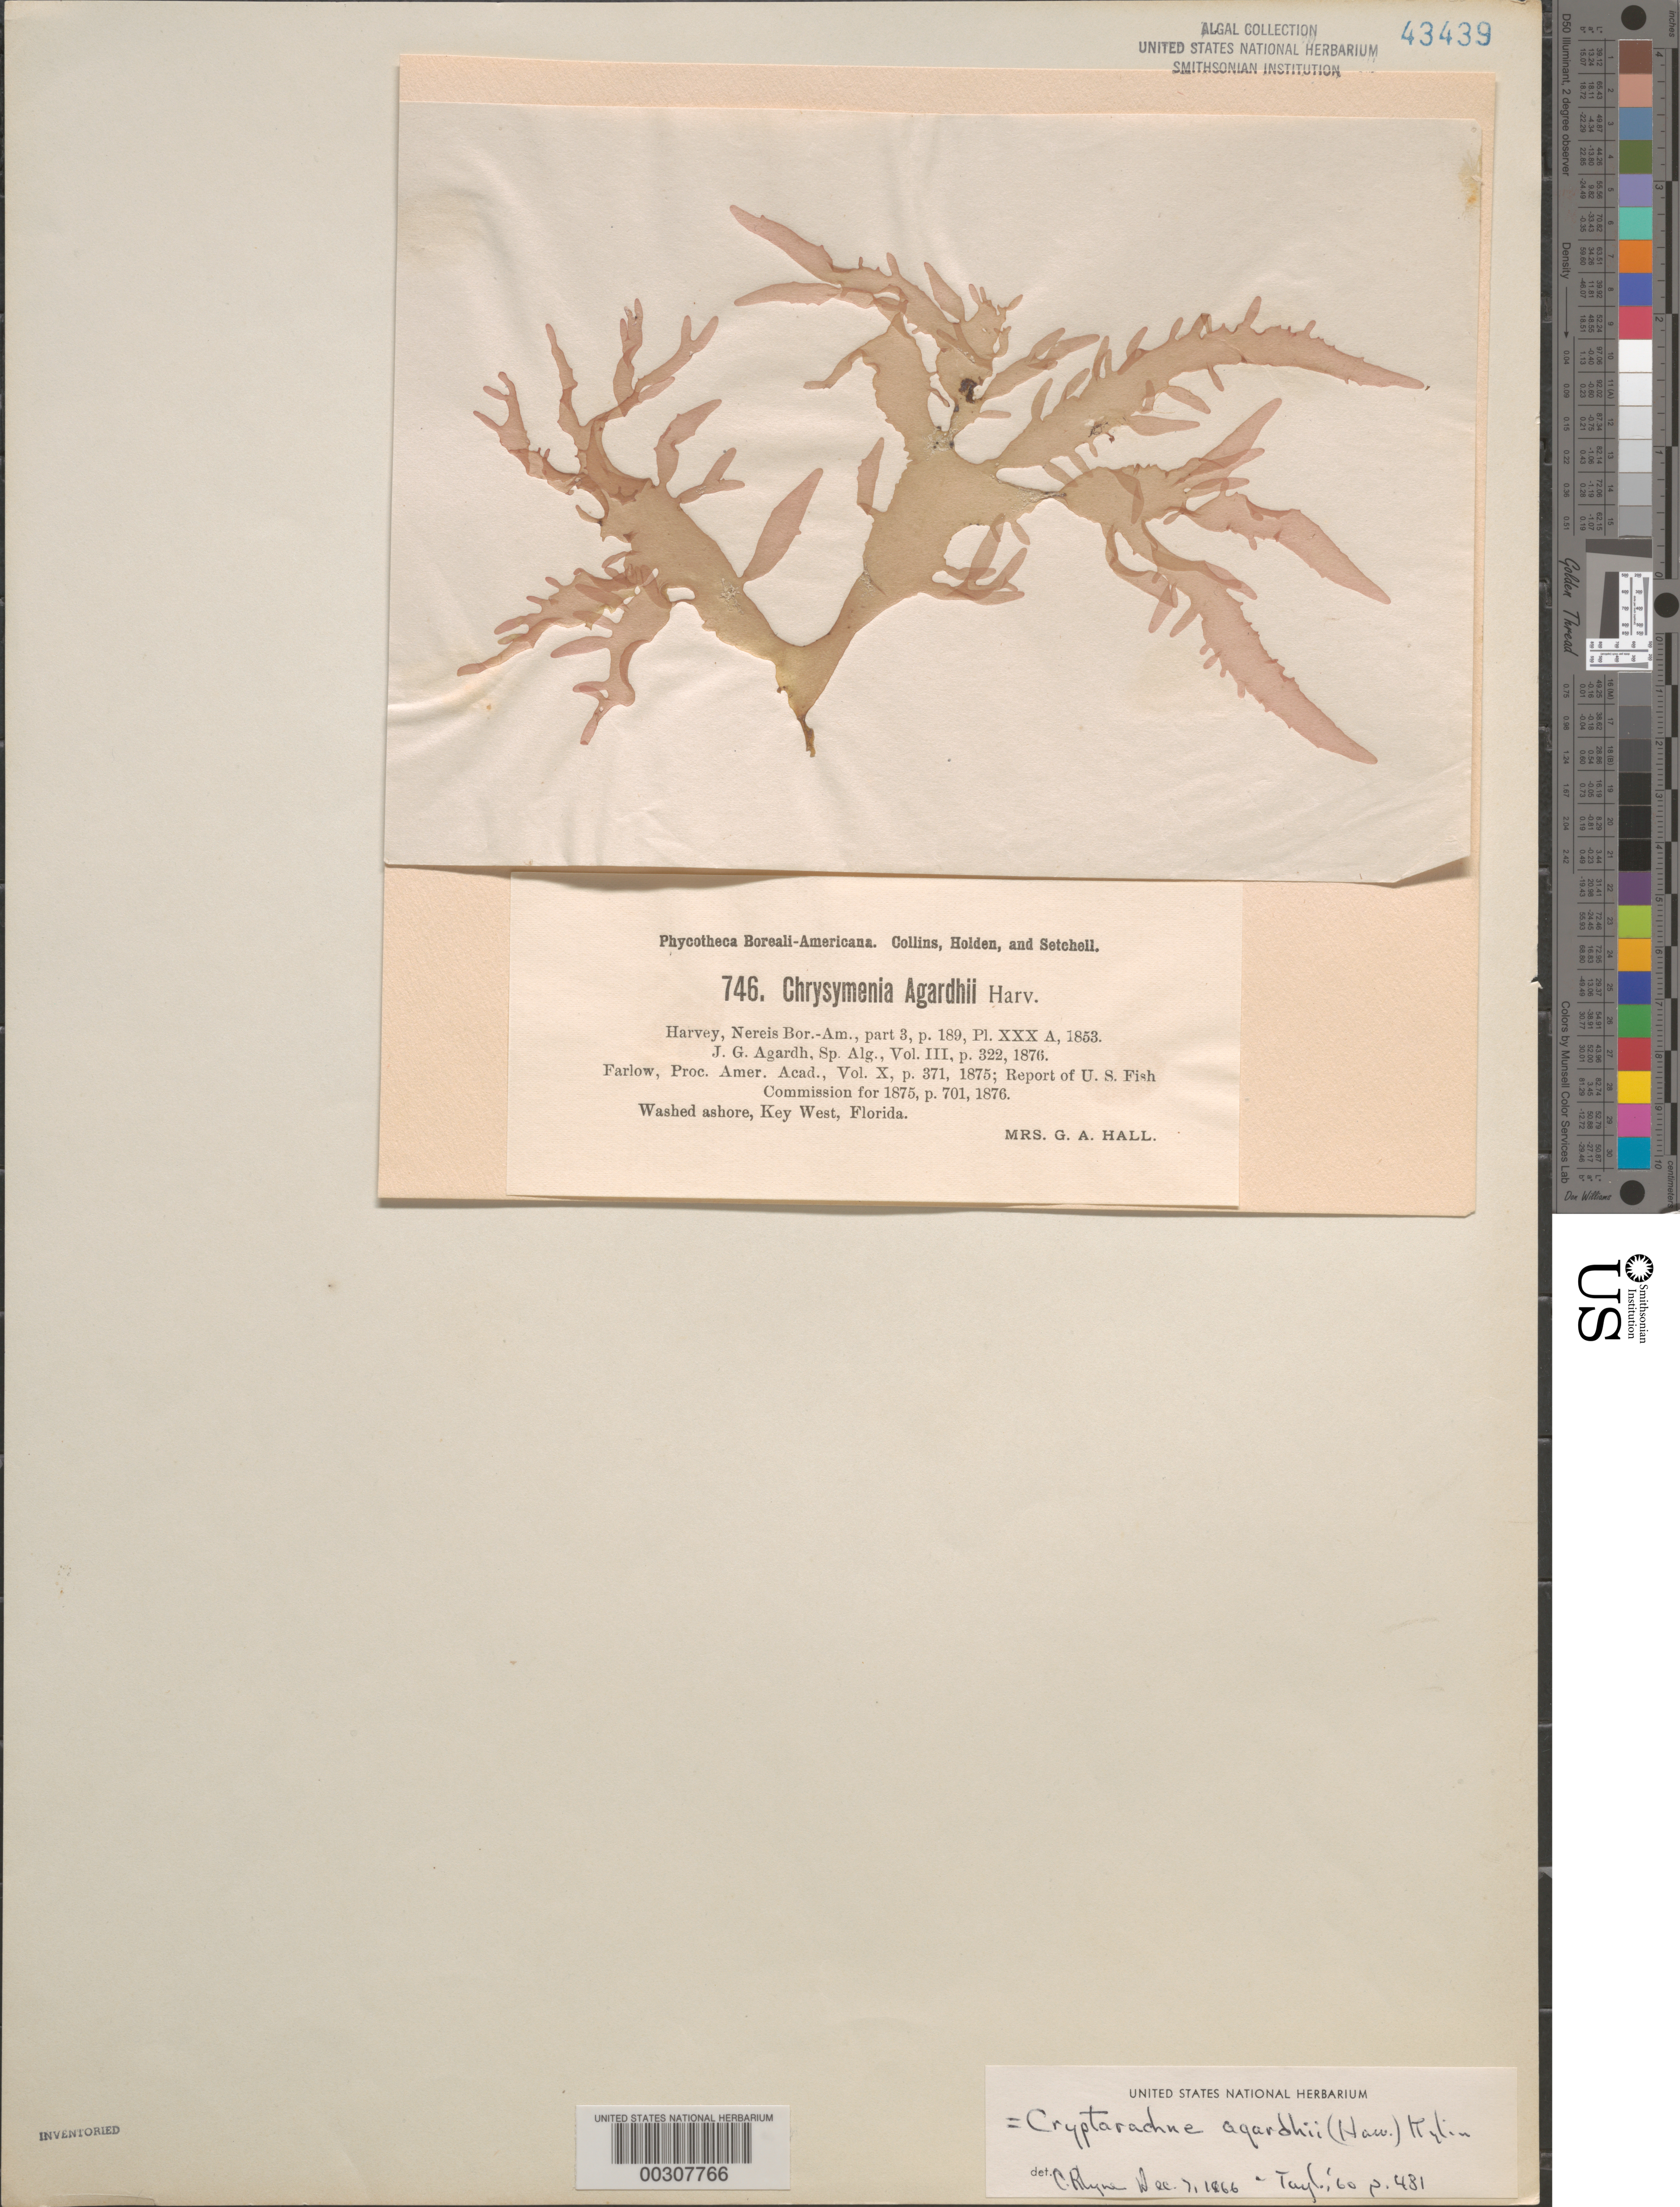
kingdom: Plantae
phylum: Rhodophyta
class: Florideophyceae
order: Rhodymeniales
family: Rhodymeniaceae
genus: Chrysymenia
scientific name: Chrysymenia agardhii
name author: Harv.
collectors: Mrs. Hall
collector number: PB-A 746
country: United States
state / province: Florida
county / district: Monroe County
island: Key West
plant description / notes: Collins, Holden & Setchell, Phycotheca Boreali-Americana, as Chrysymenia agardhii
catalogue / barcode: US 43439